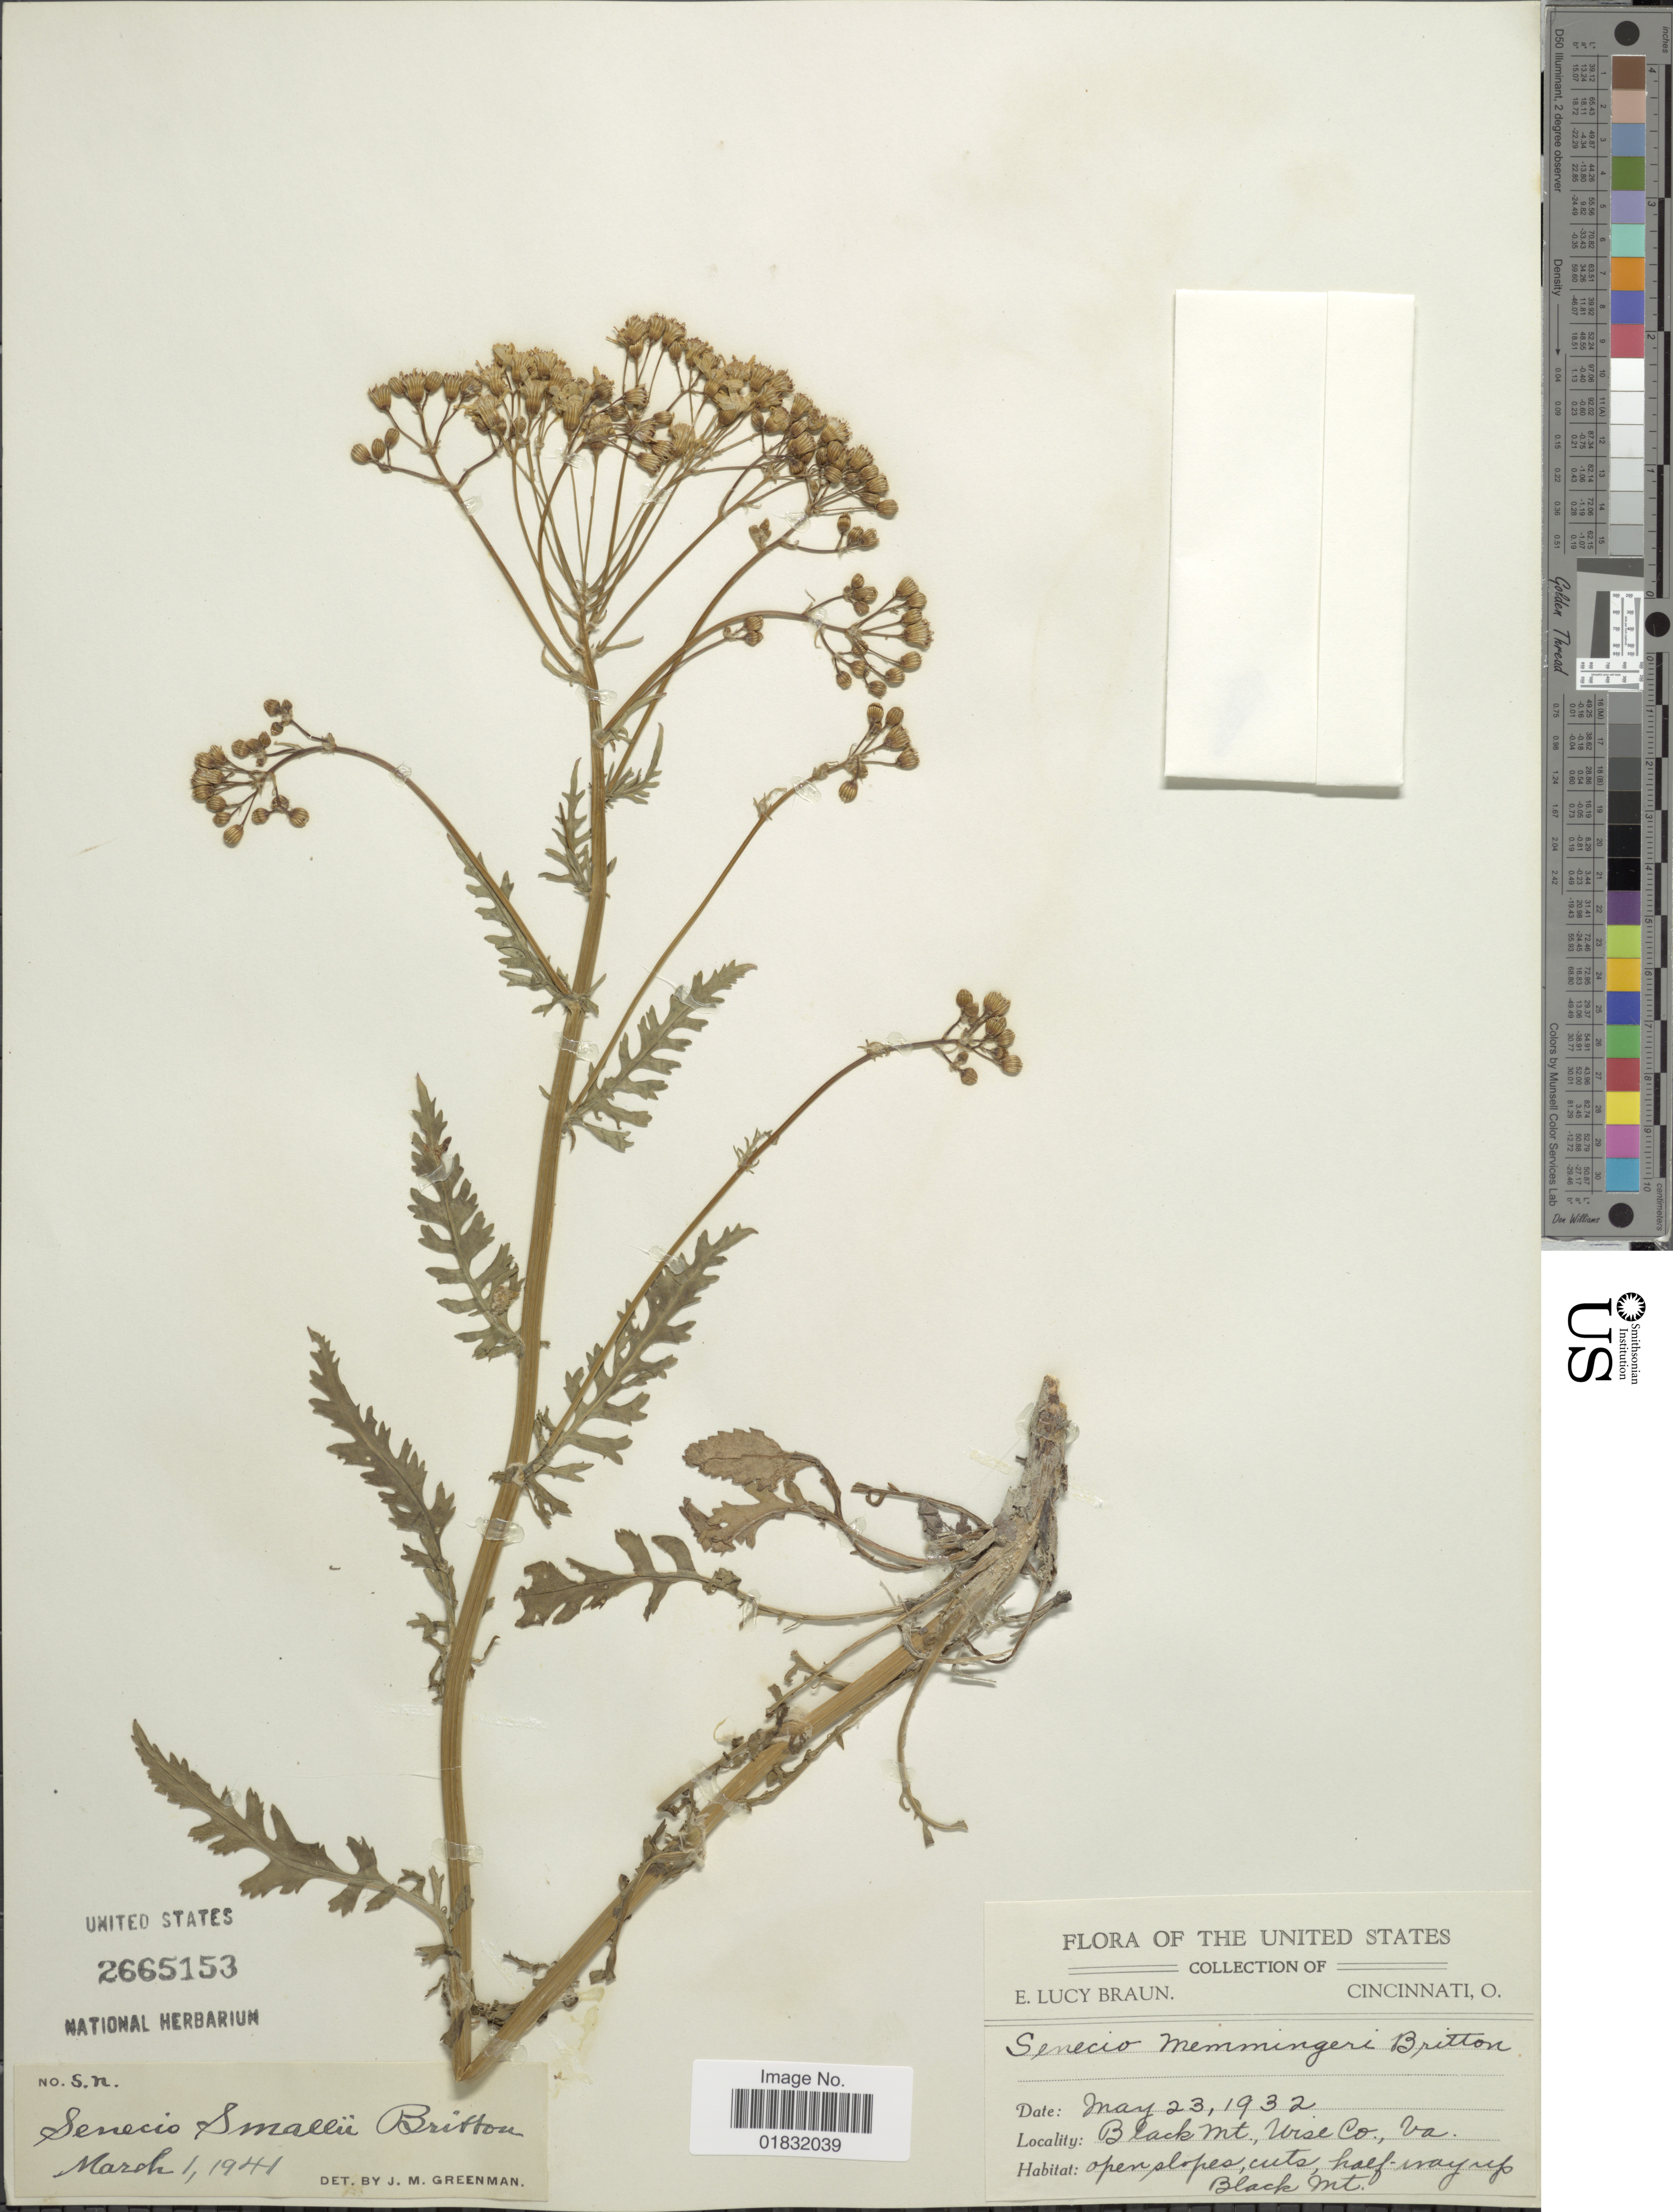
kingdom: Plantae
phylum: Tracheophyta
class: Magnoliopsida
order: Asterales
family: Asteraceae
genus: Packera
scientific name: Packera smallii Britton comb ined.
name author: Britton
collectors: E. L. Braun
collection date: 1932-05-23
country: United States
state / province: Virginia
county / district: Wise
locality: Black Mt., open slopes, cuts, half way up Black Mt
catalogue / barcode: US 2665153